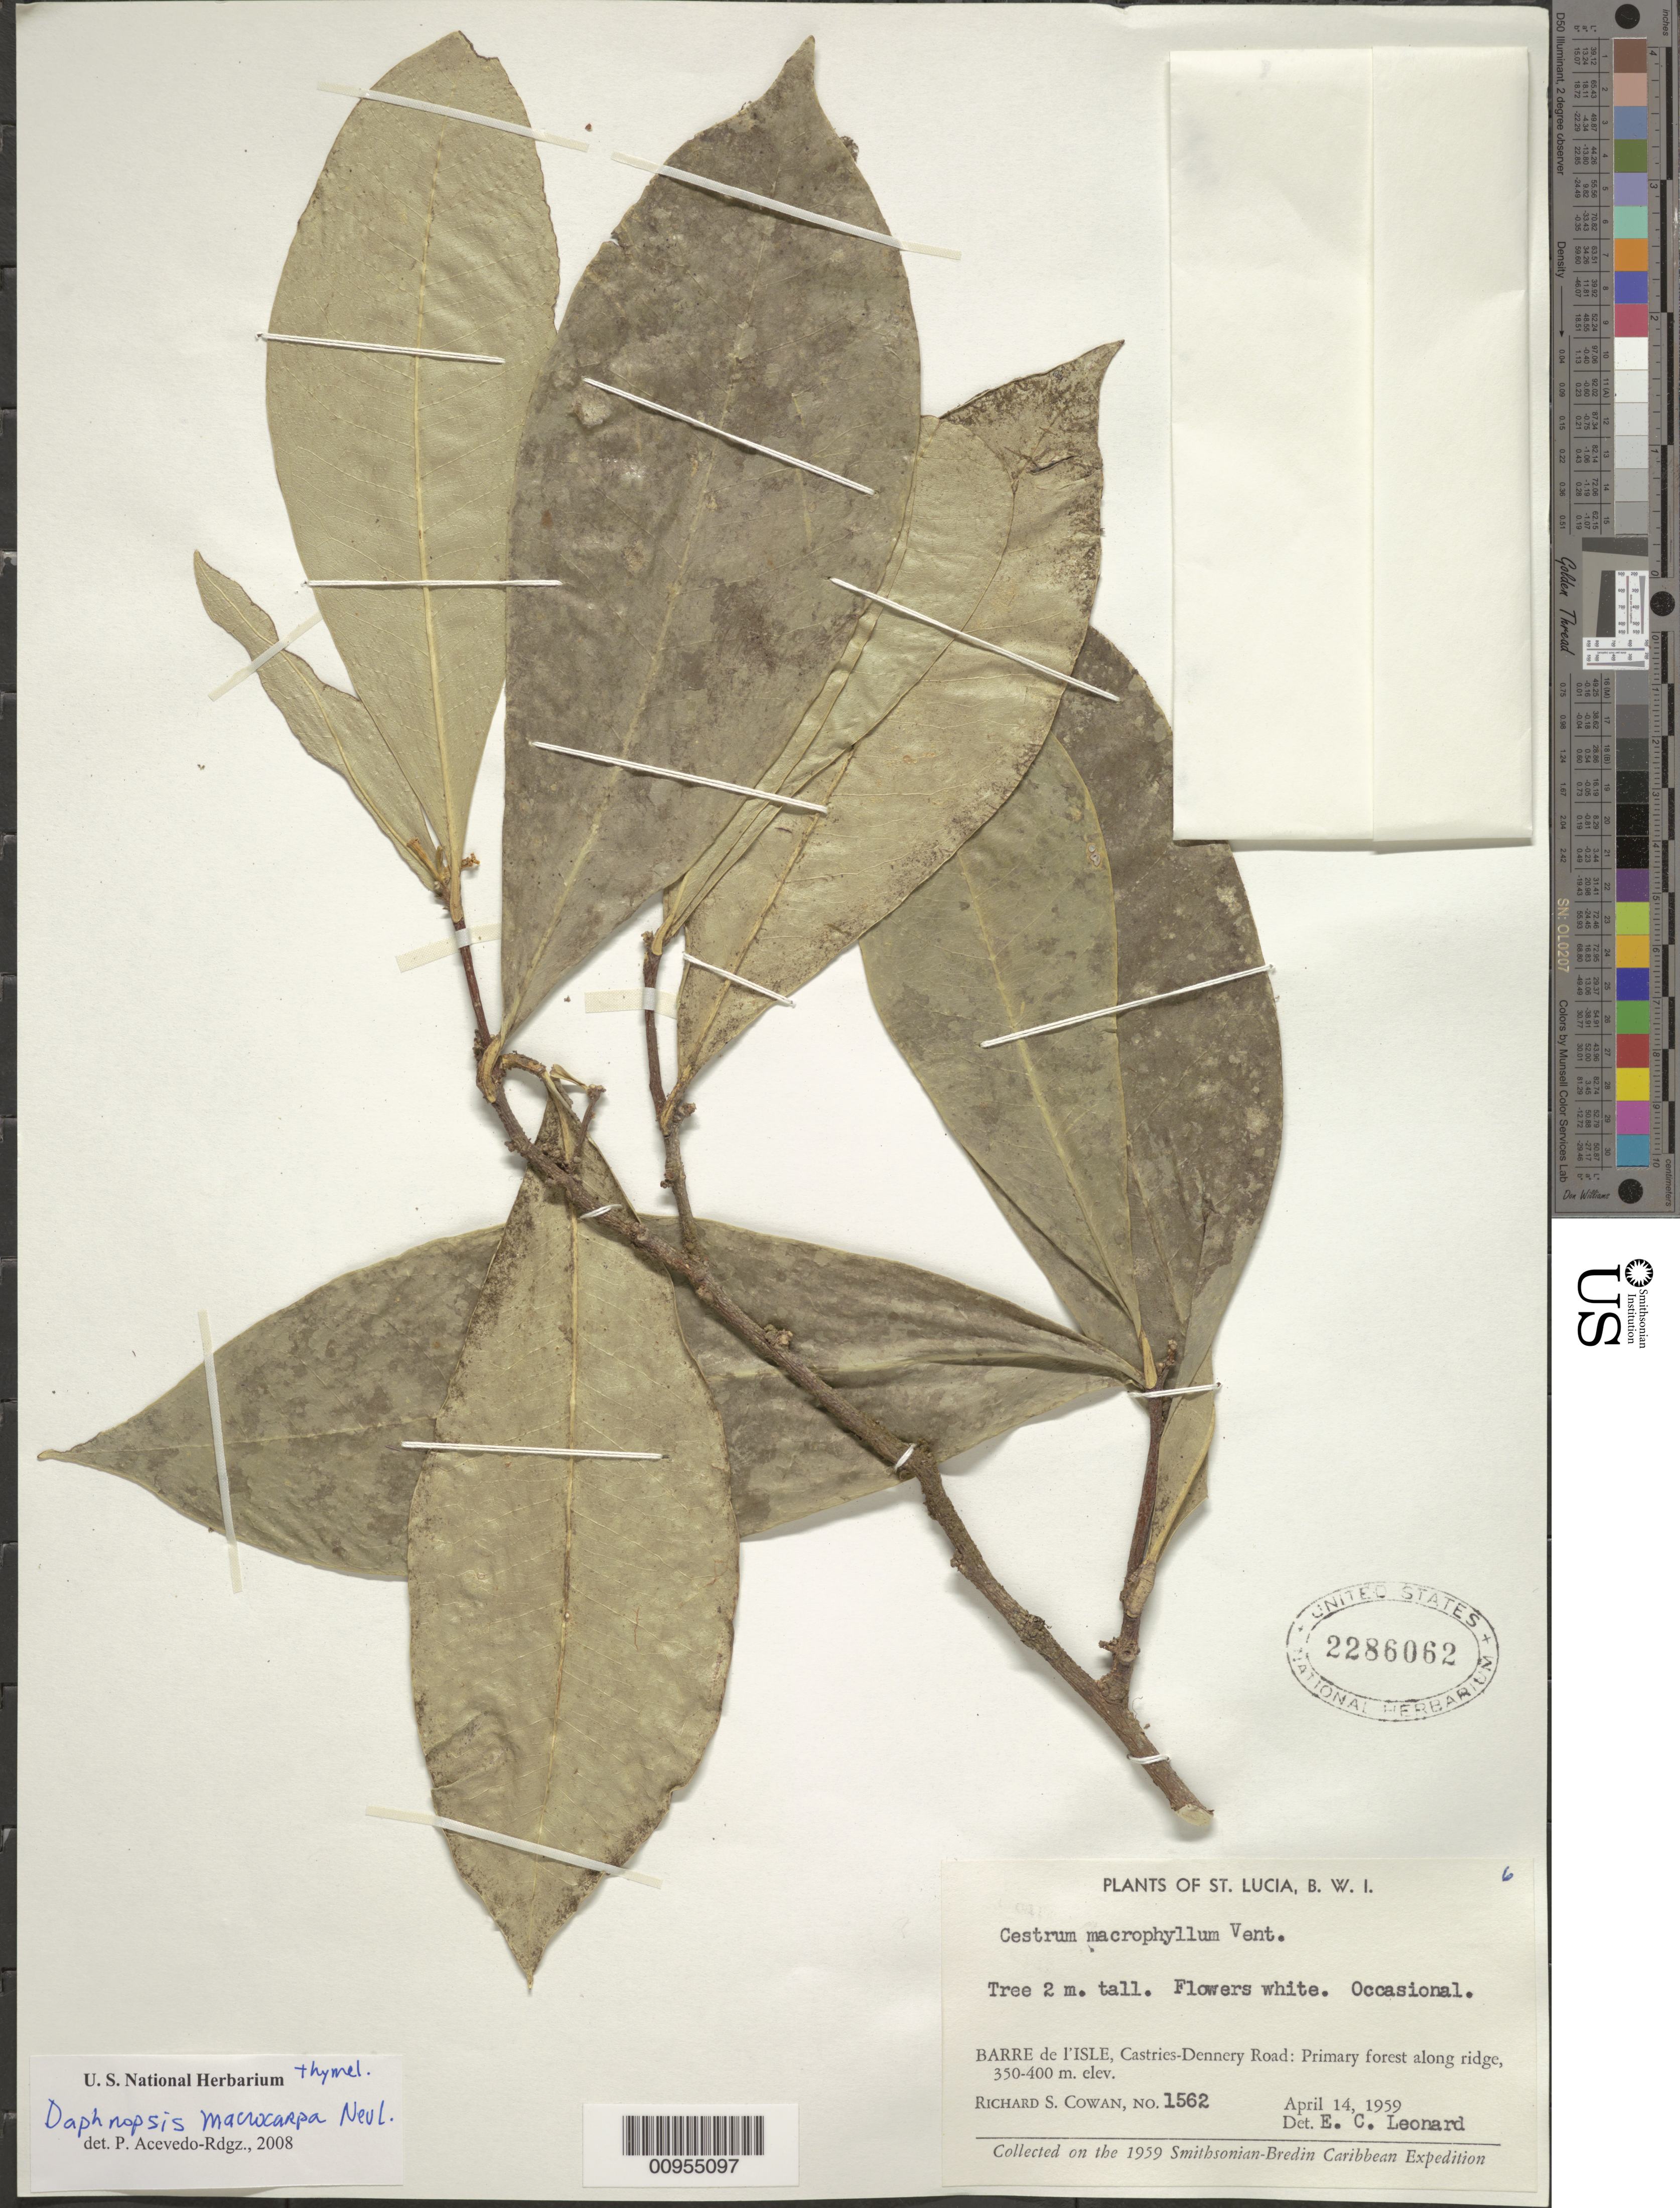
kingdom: Plantae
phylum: Tracheophyta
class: Magnoliopsida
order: Malvales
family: Thymelaeaceae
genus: Daphnopsis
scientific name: Daphnopsis macrocarpa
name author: Nevling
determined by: Acevedo-Rodríguez, P., (BOT), Smithsonian Institution - National Museum of Natural History (UNITED STATES)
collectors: R. S. Cowan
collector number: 1562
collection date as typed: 14 Apr 1959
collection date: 1959-04-14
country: St. Lucia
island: St. Lucia I.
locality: Barre de l'Isle, Castries-Dennery Road.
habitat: Primary forest along ridge.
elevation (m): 350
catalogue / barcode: US 2286062